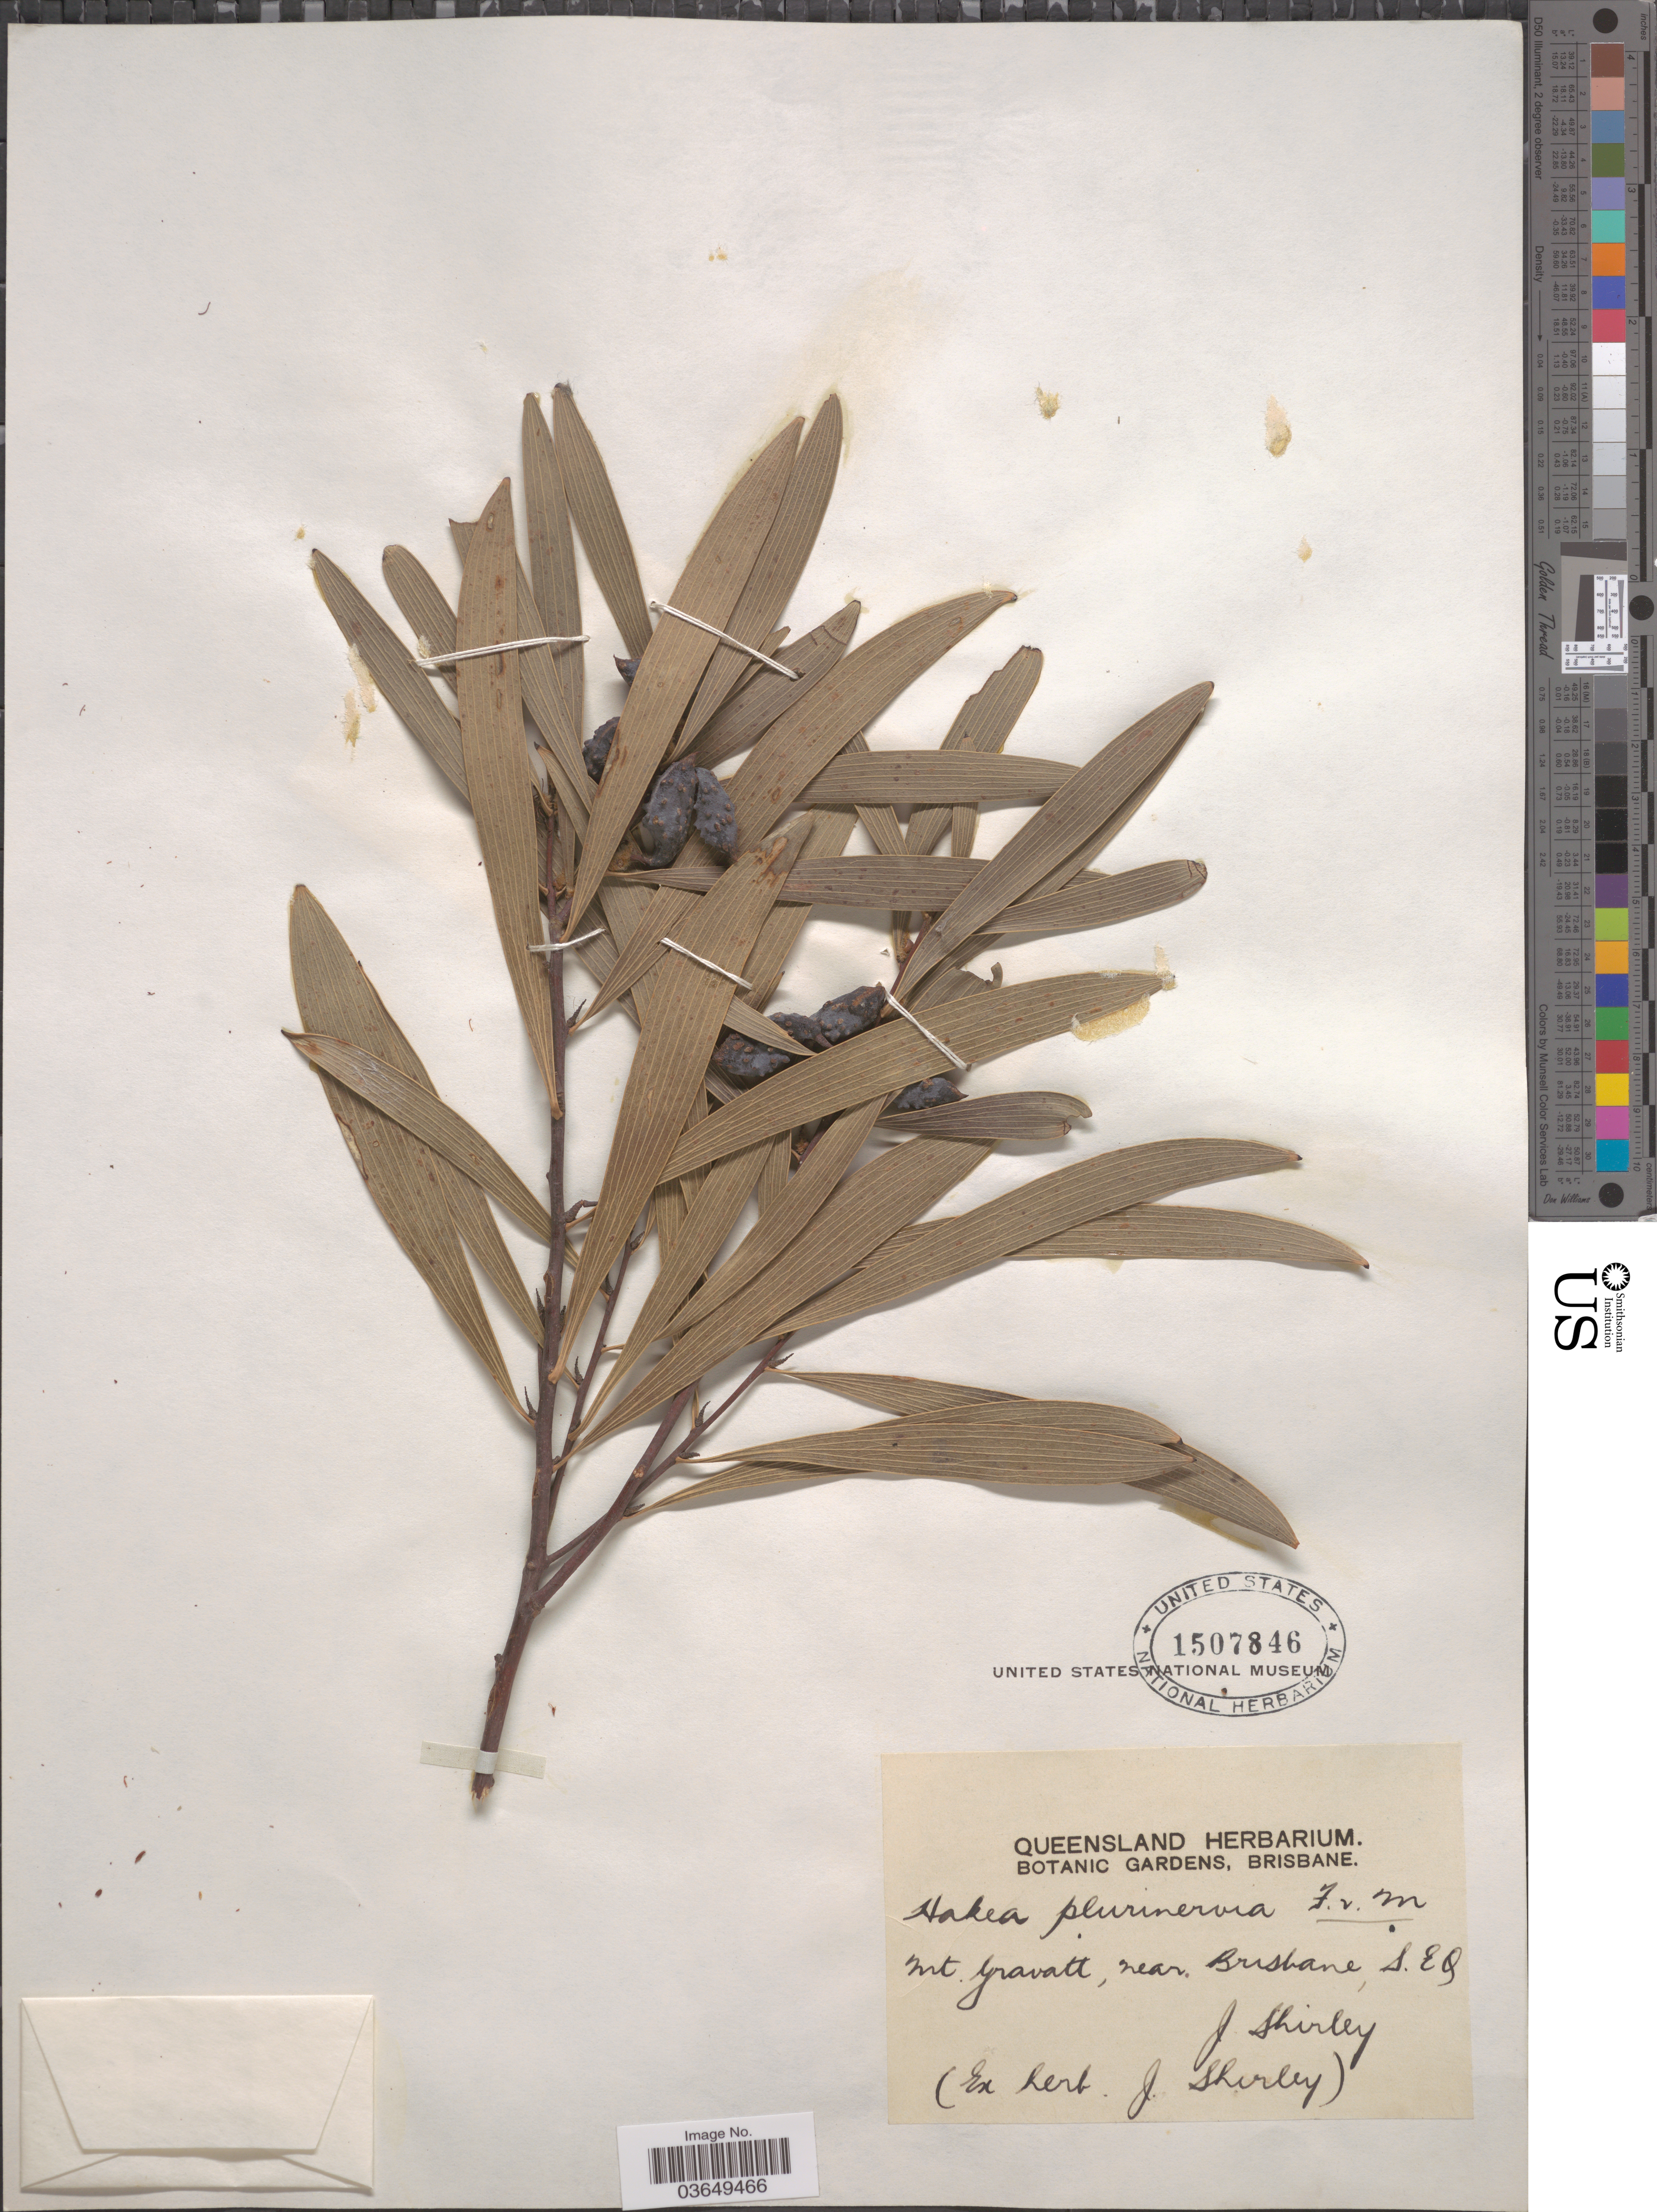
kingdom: Plantae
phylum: Tracheophyta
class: Magnoliopsida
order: Proteales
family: Proteaceae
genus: Hakea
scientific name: Hakea plurinervia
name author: F. Muell. ex Benth.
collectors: J. Shirley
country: Australia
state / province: Queensland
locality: Mt. Gravatt, near Brisbane, S. E Q.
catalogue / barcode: US 1507846